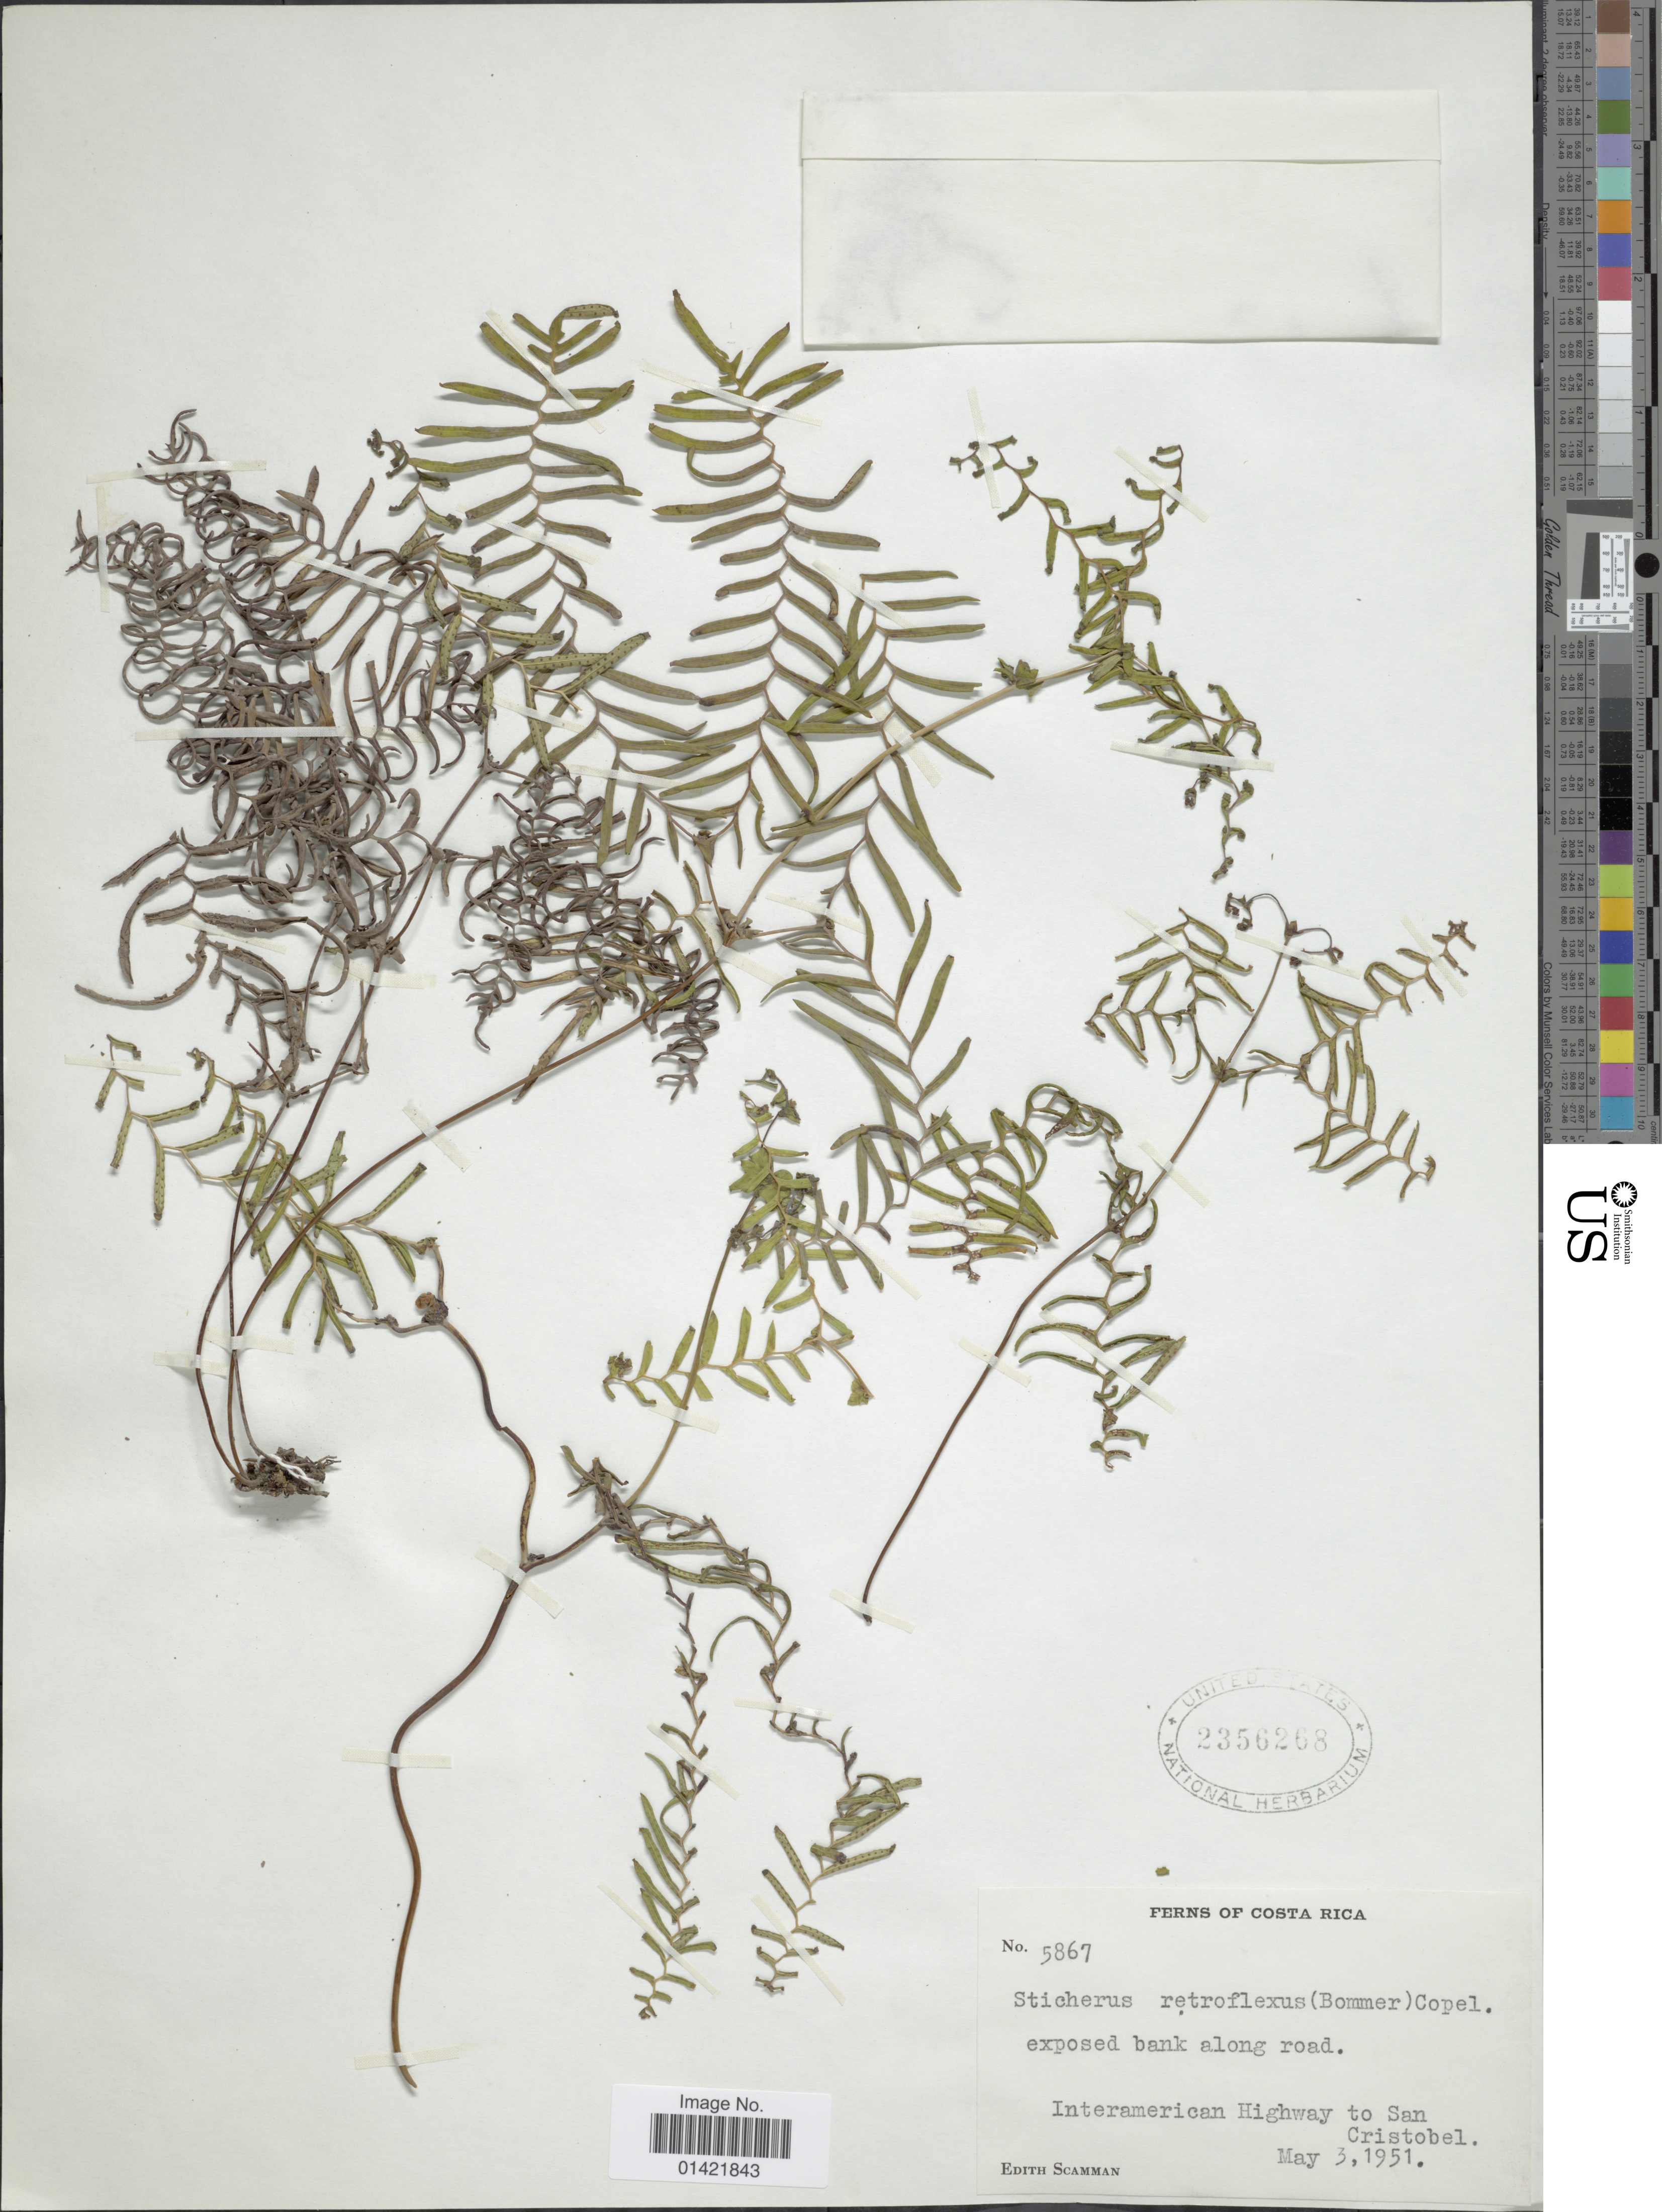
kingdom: Plantae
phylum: Tracheophyta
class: Polypodiopsida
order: Gleicheniales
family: Gleicheniaceae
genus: Sticherus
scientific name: Sticherus retroflexus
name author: (Bornm. ex Christ) Copel.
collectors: E. Scamman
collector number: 5867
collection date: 1951-05-03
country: Costa Rica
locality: Interamerican Highway to San Cristobel.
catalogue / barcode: US 2356268